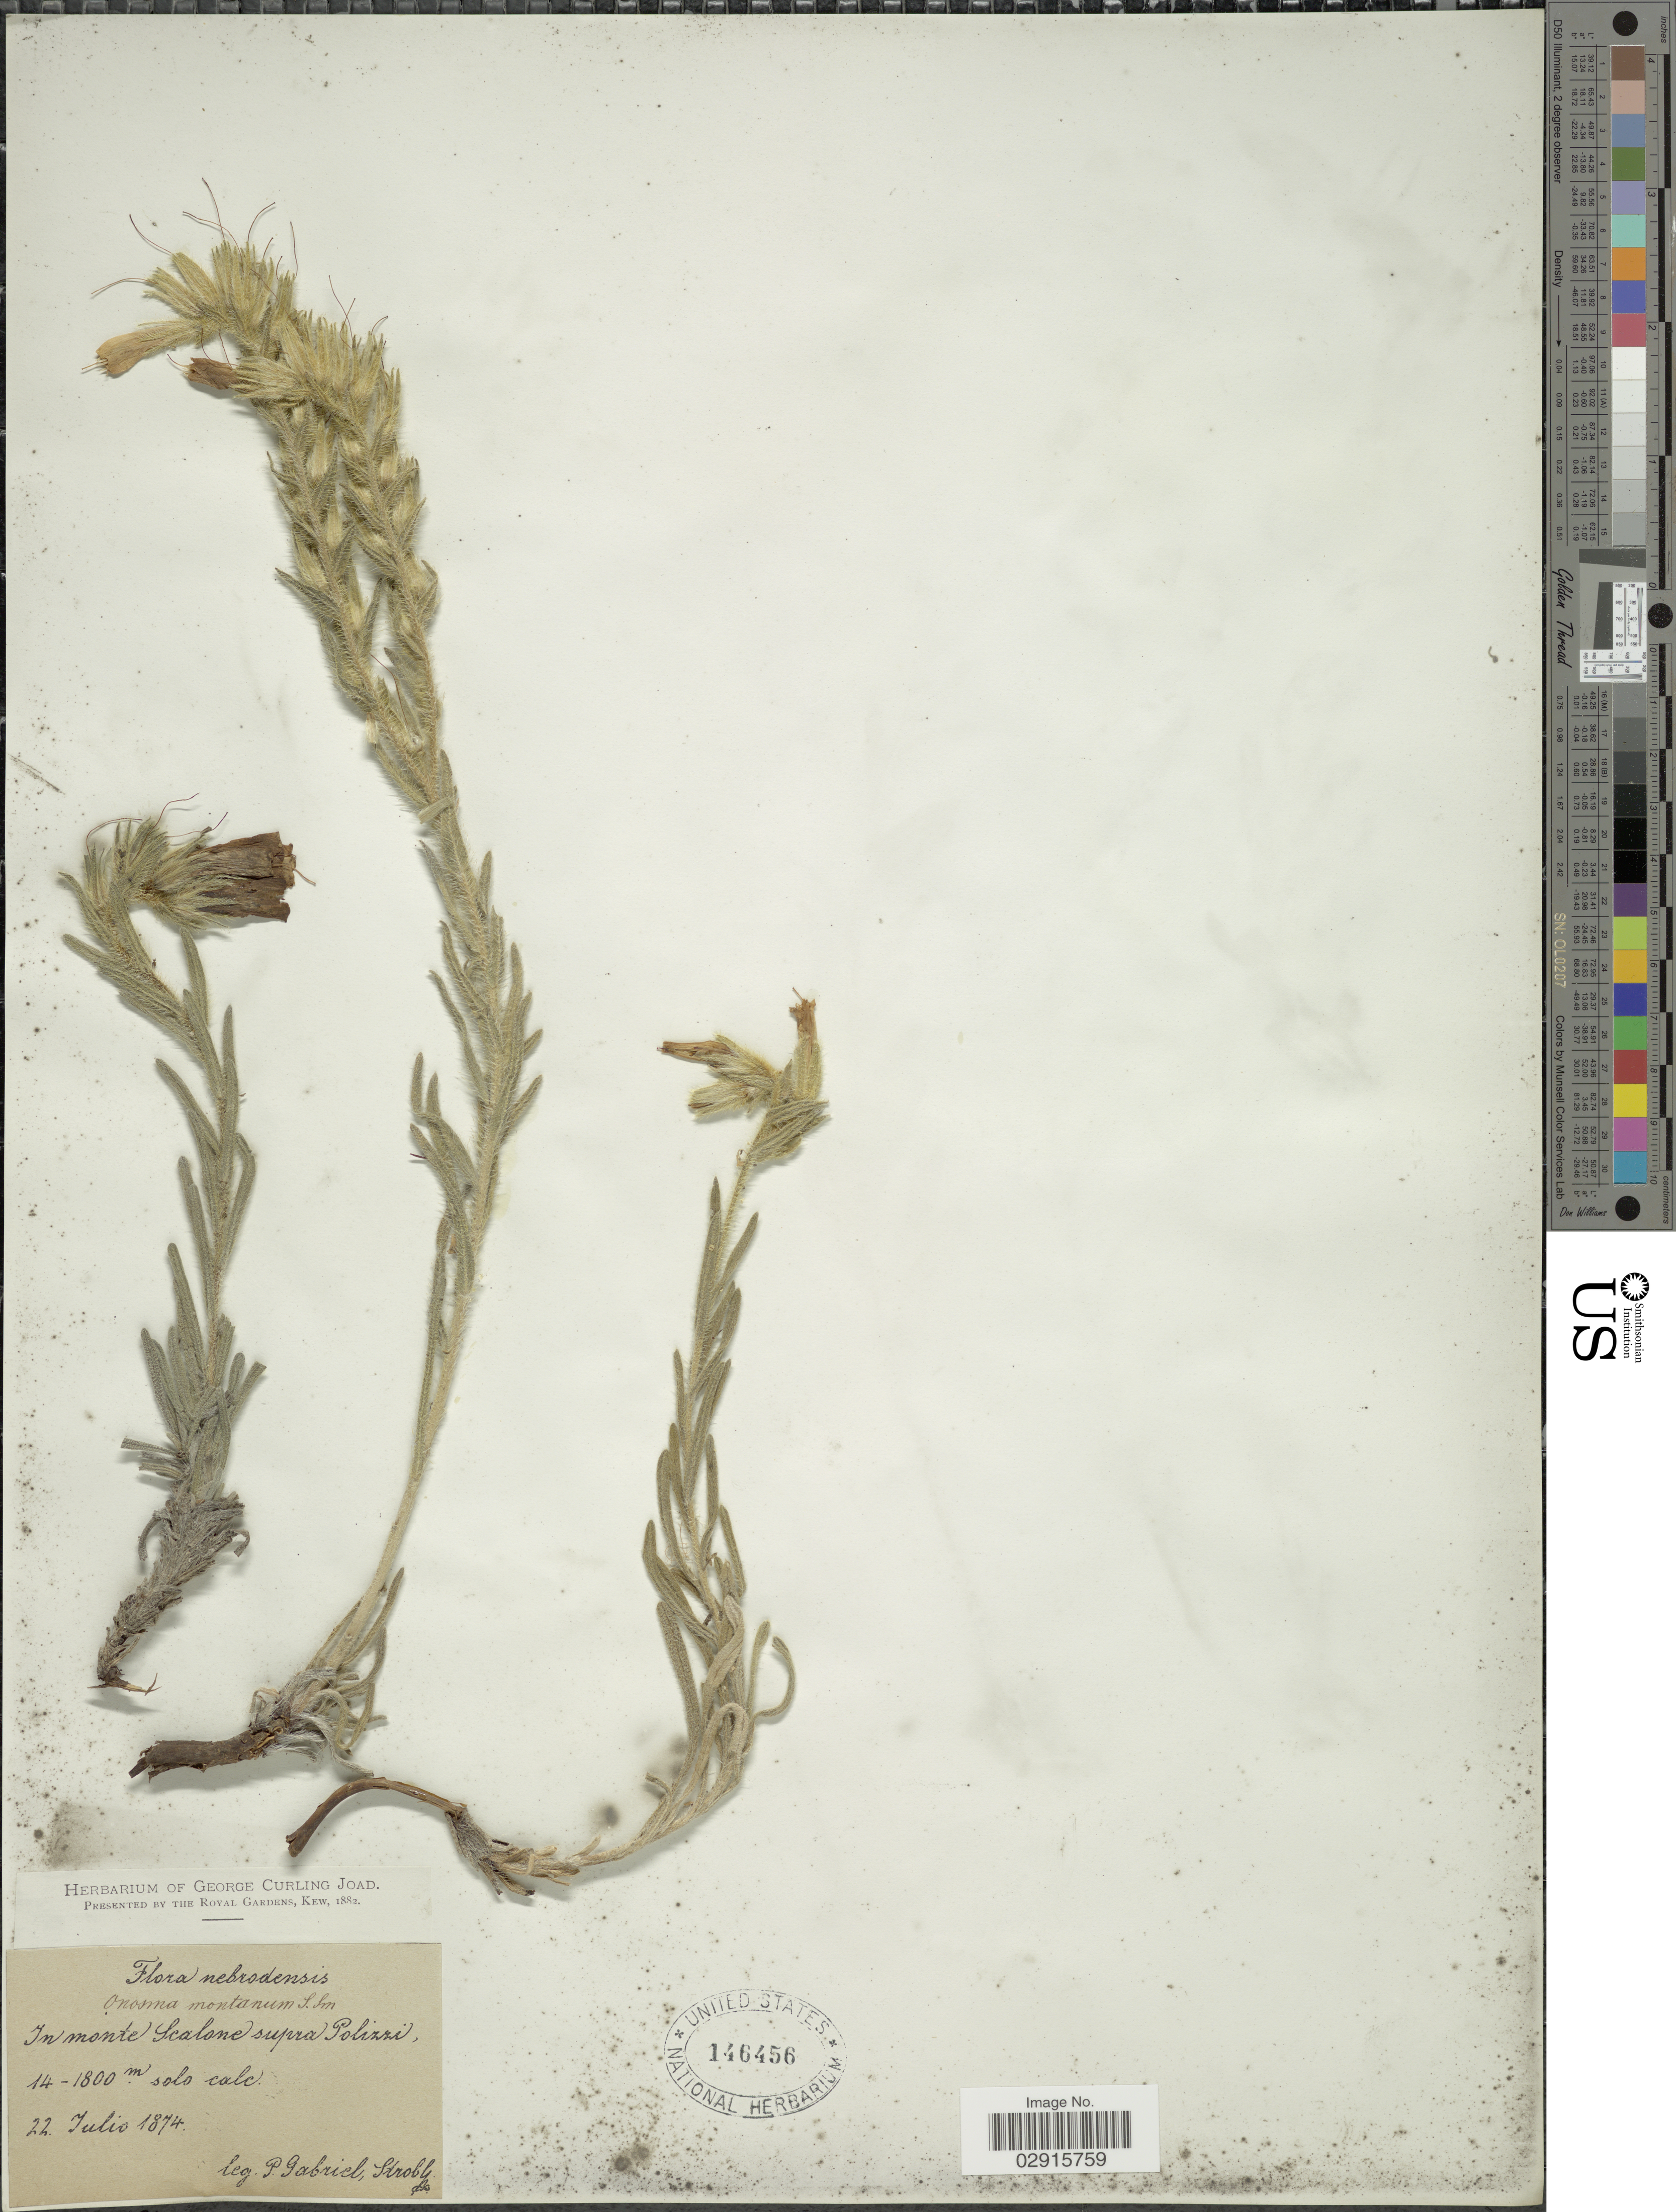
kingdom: Plantae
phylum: Tracheophyta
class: Magnoliopsida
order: Boraginales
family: Boraginaceae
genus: Onosma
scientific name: Onosma montana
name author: Sm.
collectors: P. G. Strobl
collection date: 1874-07-22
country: Italy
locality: Nebrodensis. In monte Scalone supra Polizzi.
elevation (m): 1400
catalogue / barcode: US 146456